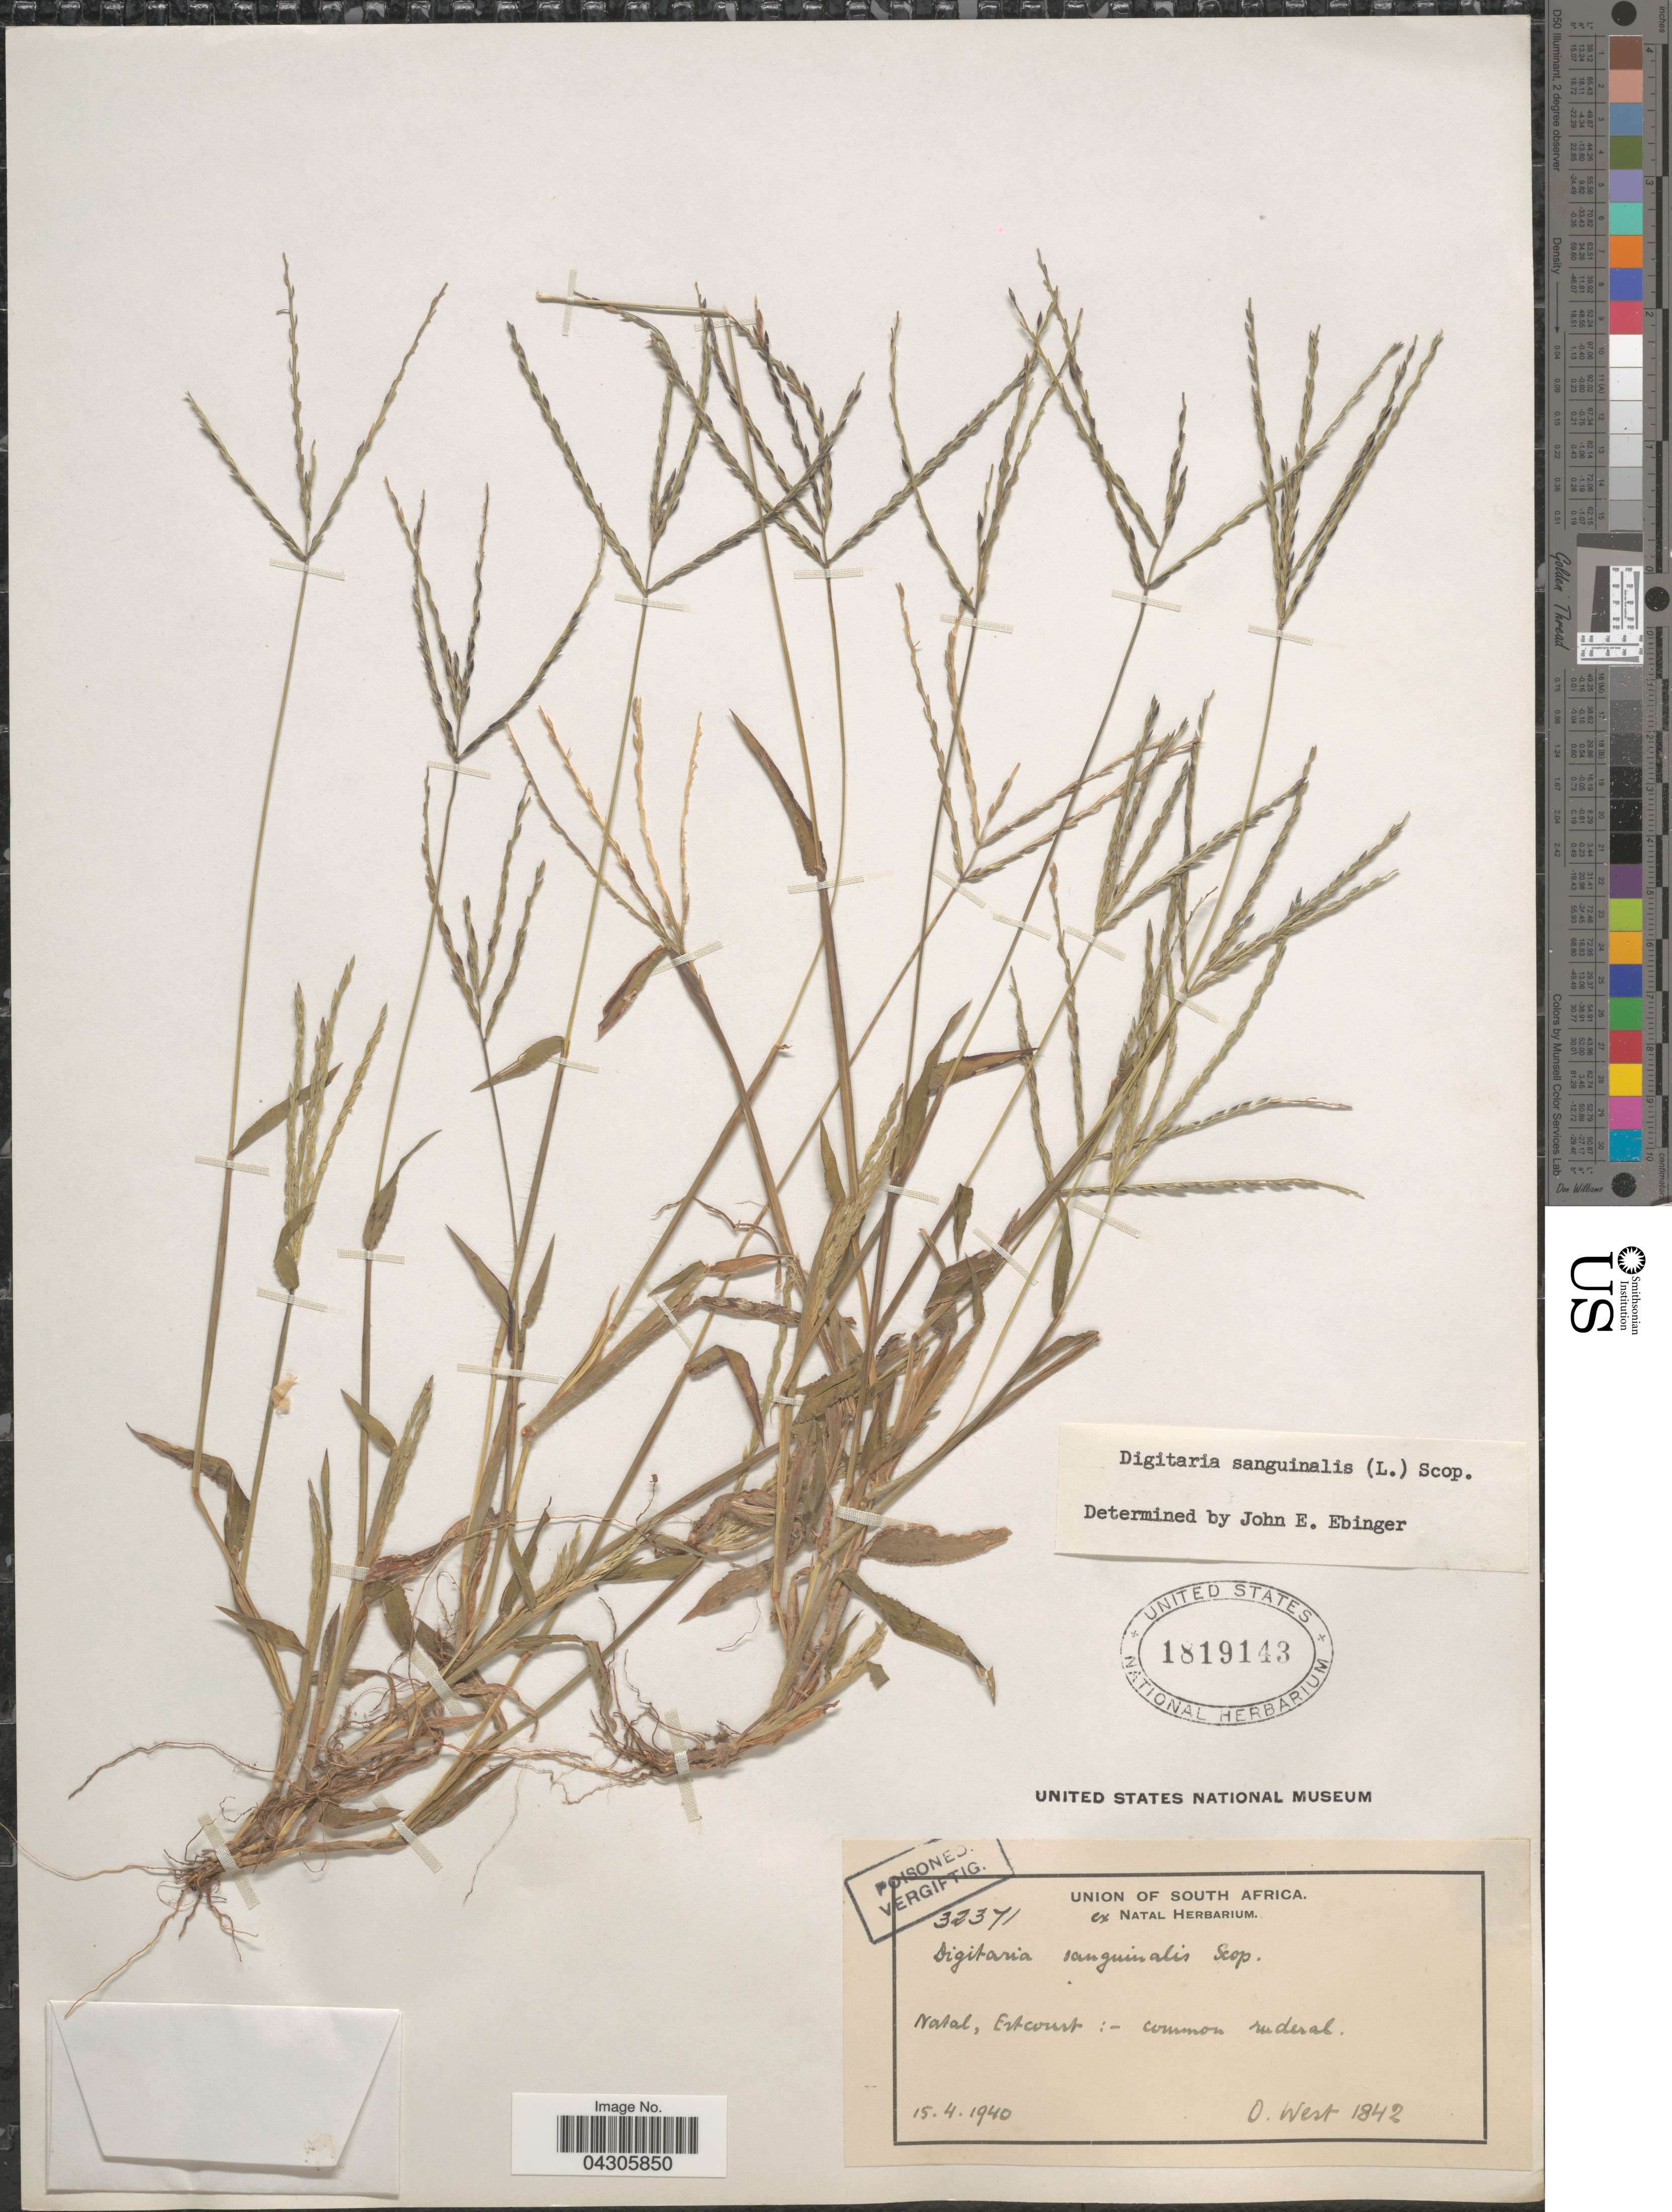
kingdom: Plantae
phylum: Tracheophyta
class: Liliopsida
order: Poales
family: Poaceae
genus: Digitaria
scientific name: Digitaria sanguinalis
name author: (L.) Scop.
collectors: O. West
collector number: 1842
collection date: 1940-04-15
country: South Africa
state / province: KwaZulu-Natal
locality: Union of South Africa. Natal, Estcourt.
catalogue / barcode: US 1819143